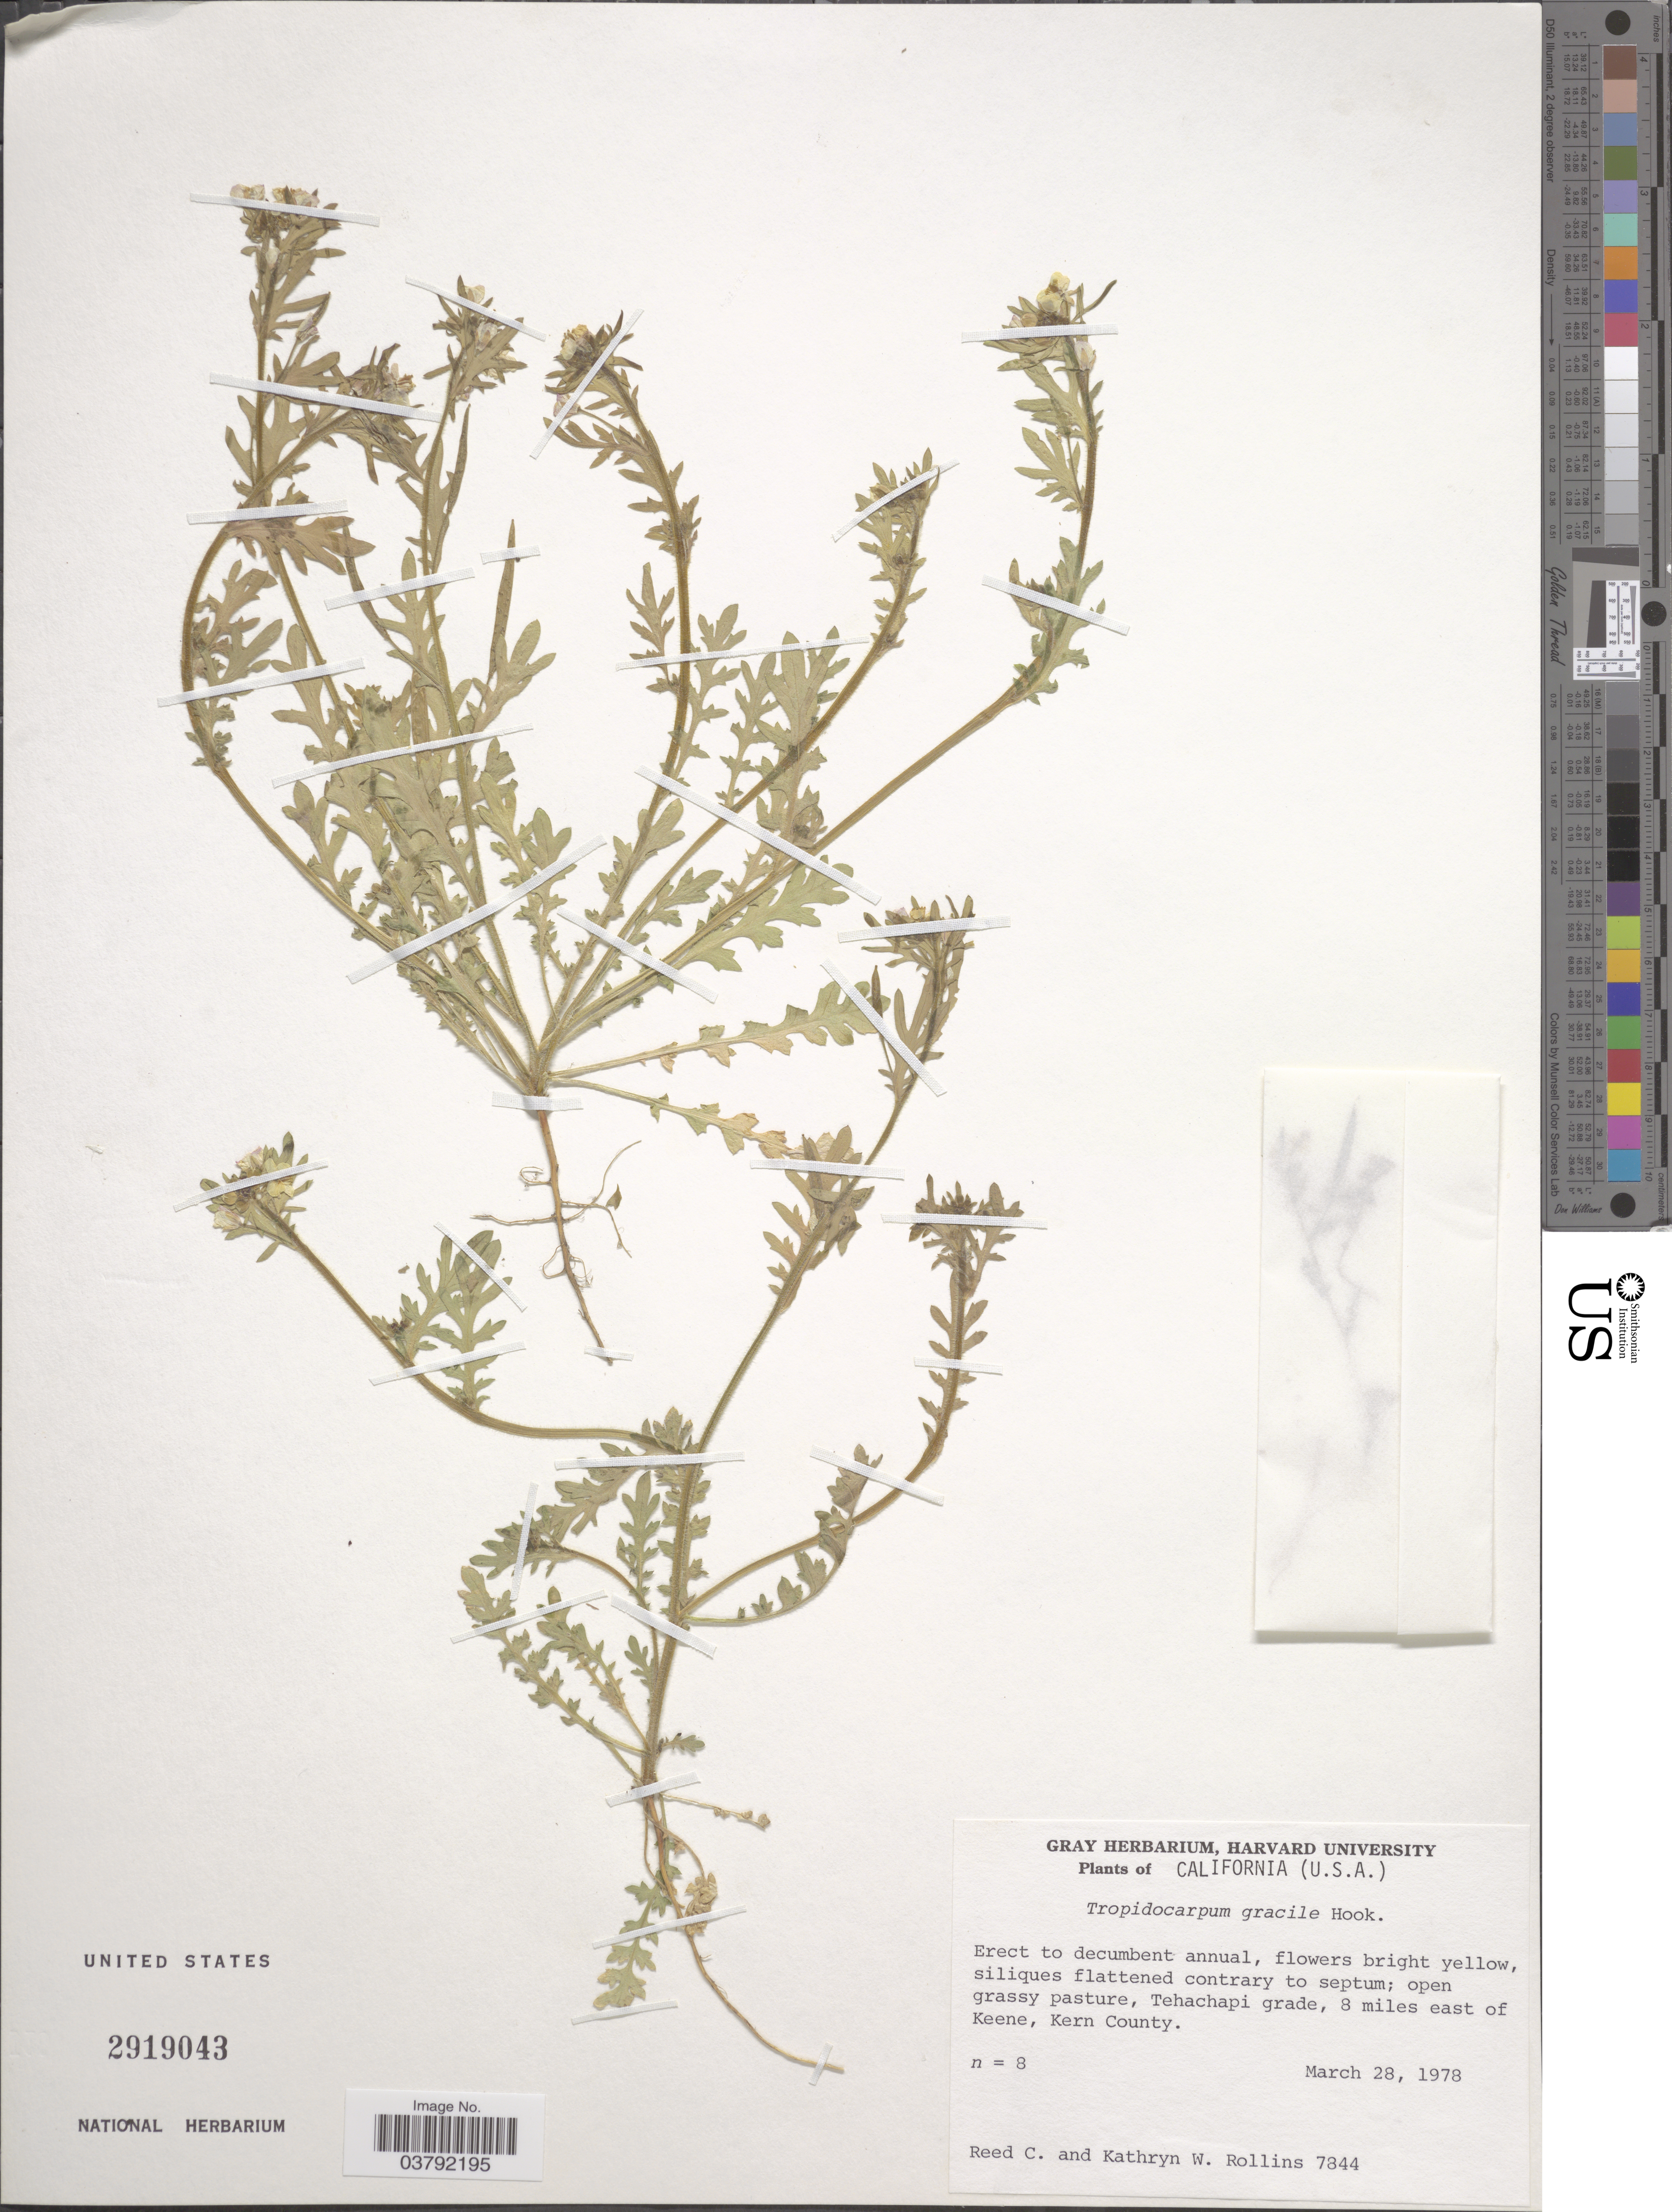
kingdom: Plantae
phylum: Tracheophyta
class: Magnoliopsida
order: Brassicales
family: Brassicaceae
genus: Tropidocarpum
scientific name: Tropidocarpum gracile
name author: Hook.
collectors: R. C. Rollins & K. W. Rollins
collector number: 7844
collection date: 1978-03-28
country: United States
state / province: California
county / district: Kern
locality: Tehachapi grade, 8 miles east of Keene, Kern County.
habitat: open grassy pasture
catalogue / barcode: US 2919043